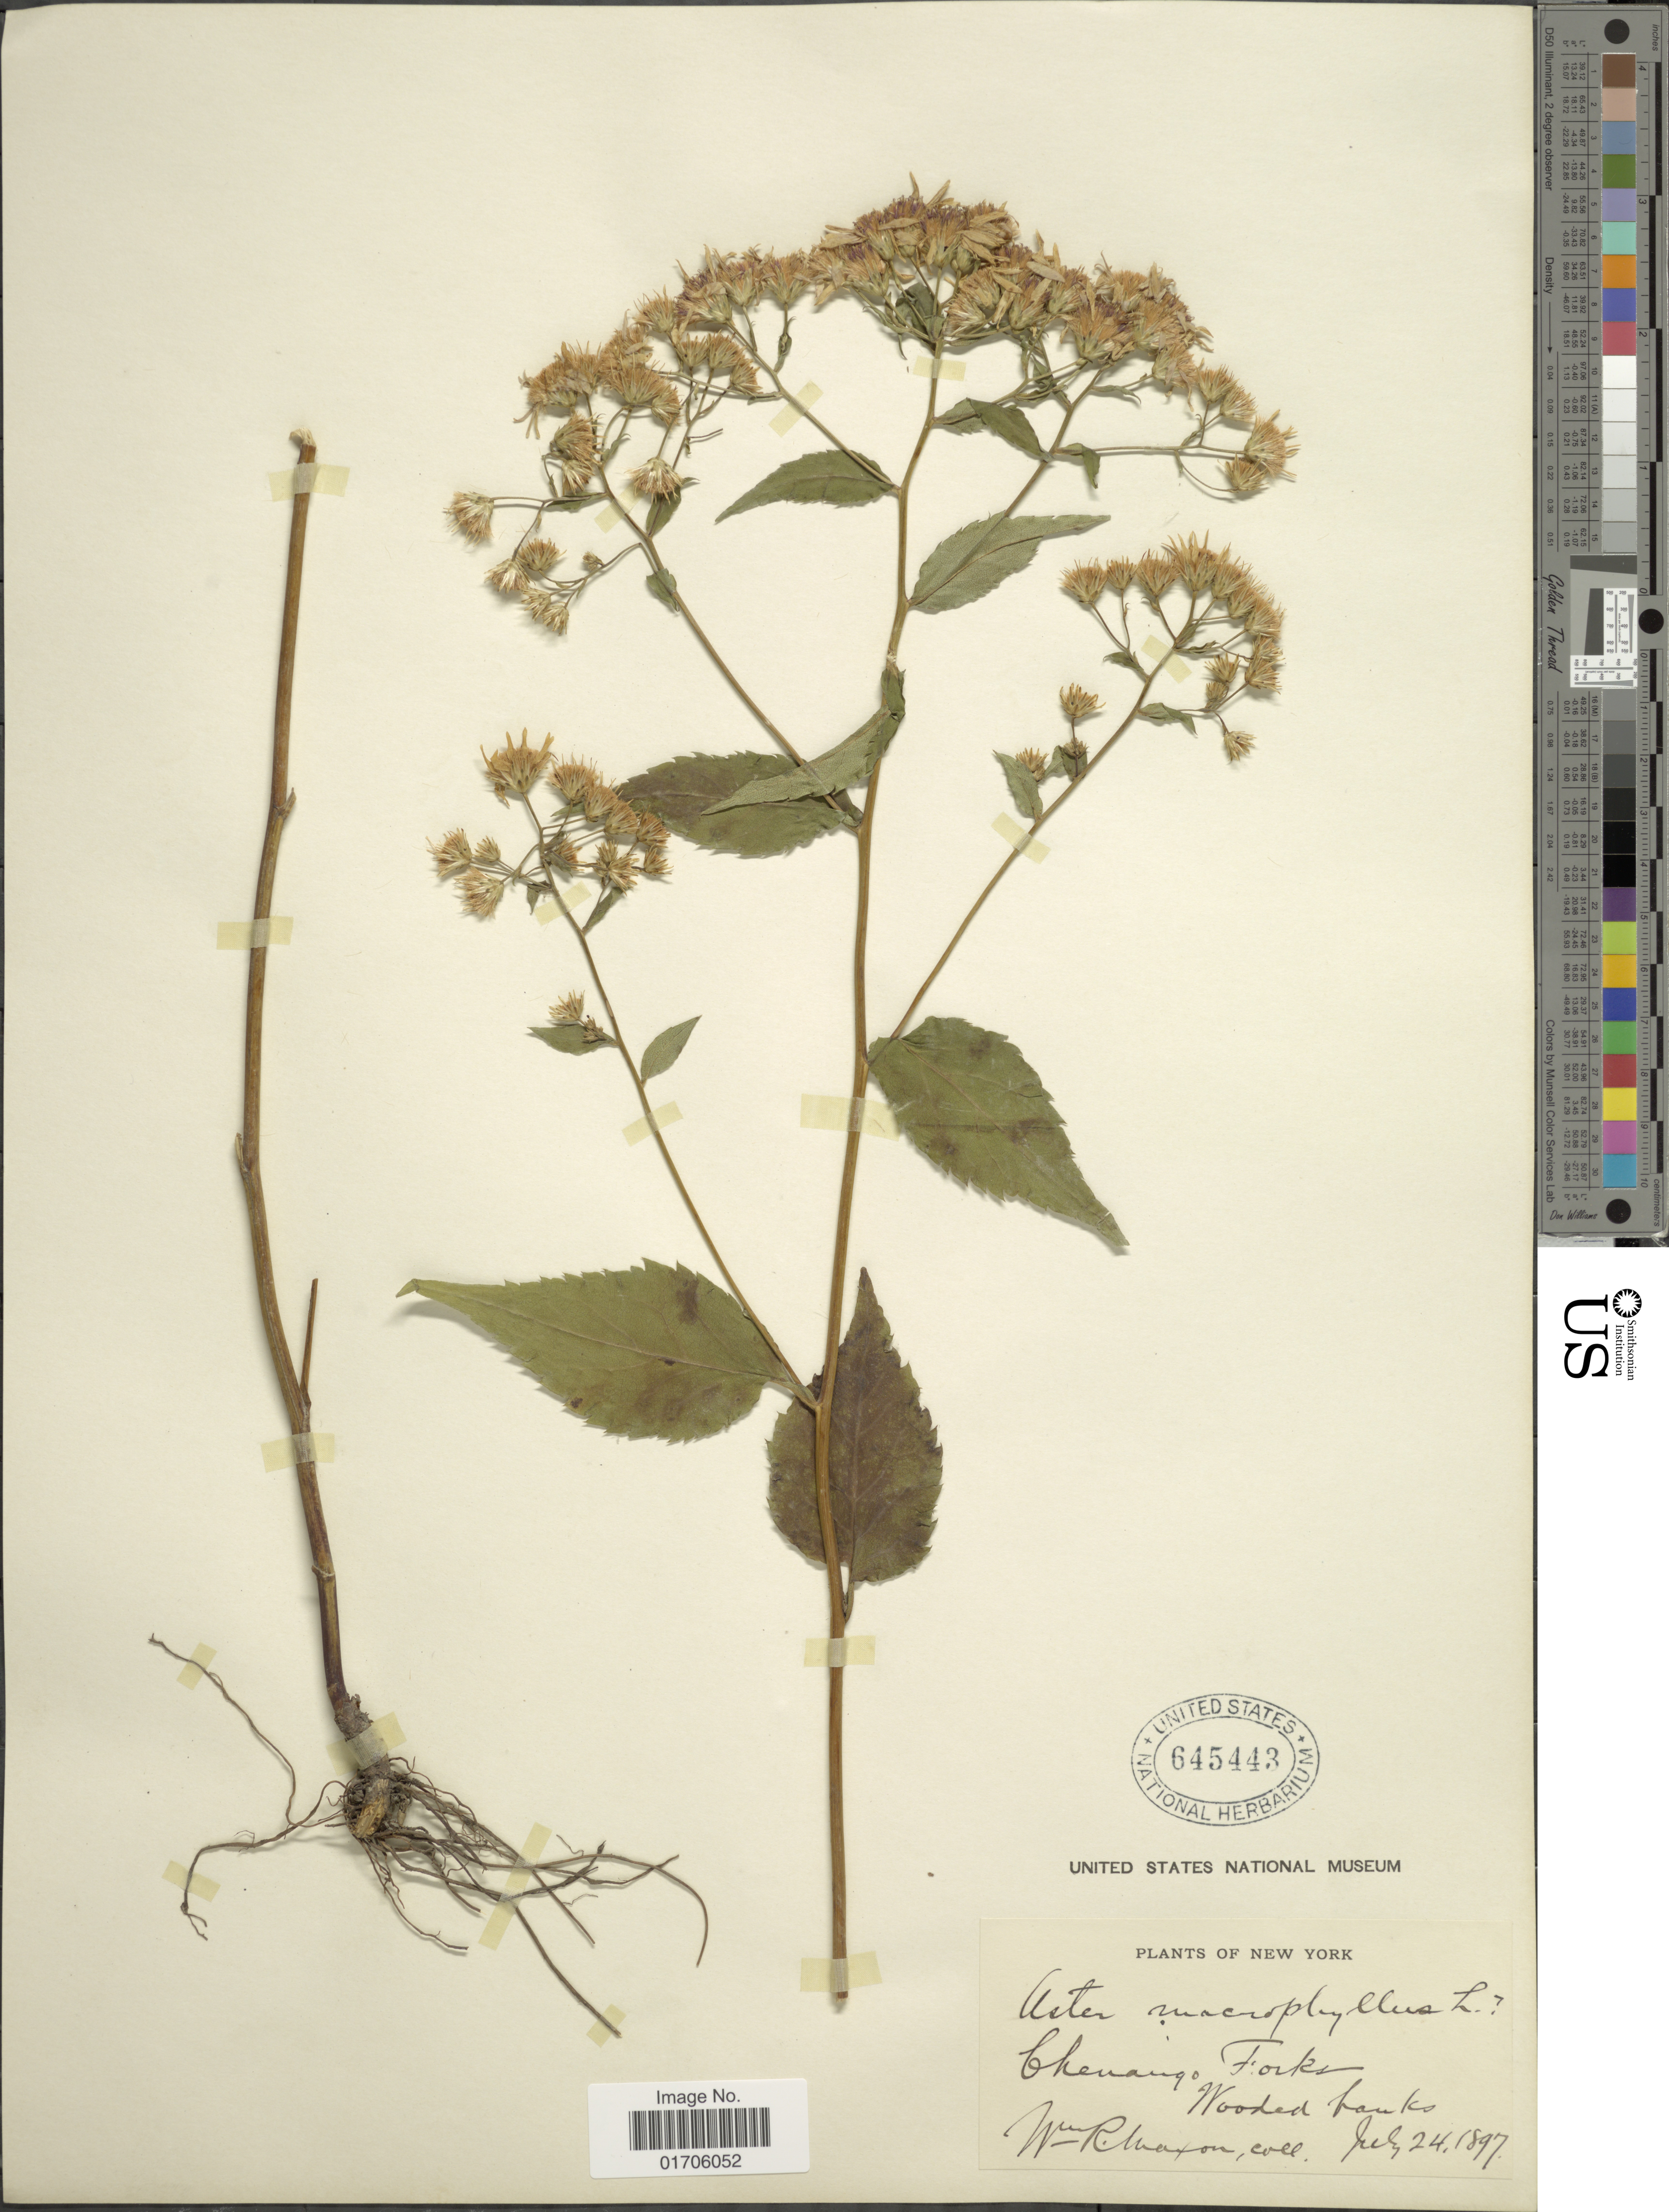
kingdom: Plantae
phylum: Tracheophyta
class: Magnoliopsida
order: Asterales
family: Asteraceae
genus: Aster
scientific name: Aster curvescens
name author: E.S. Burgess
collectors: W. R. Maxon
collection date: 1897-07-24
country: United States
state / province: New York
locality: Chenango Forks.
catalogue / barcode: US 645443